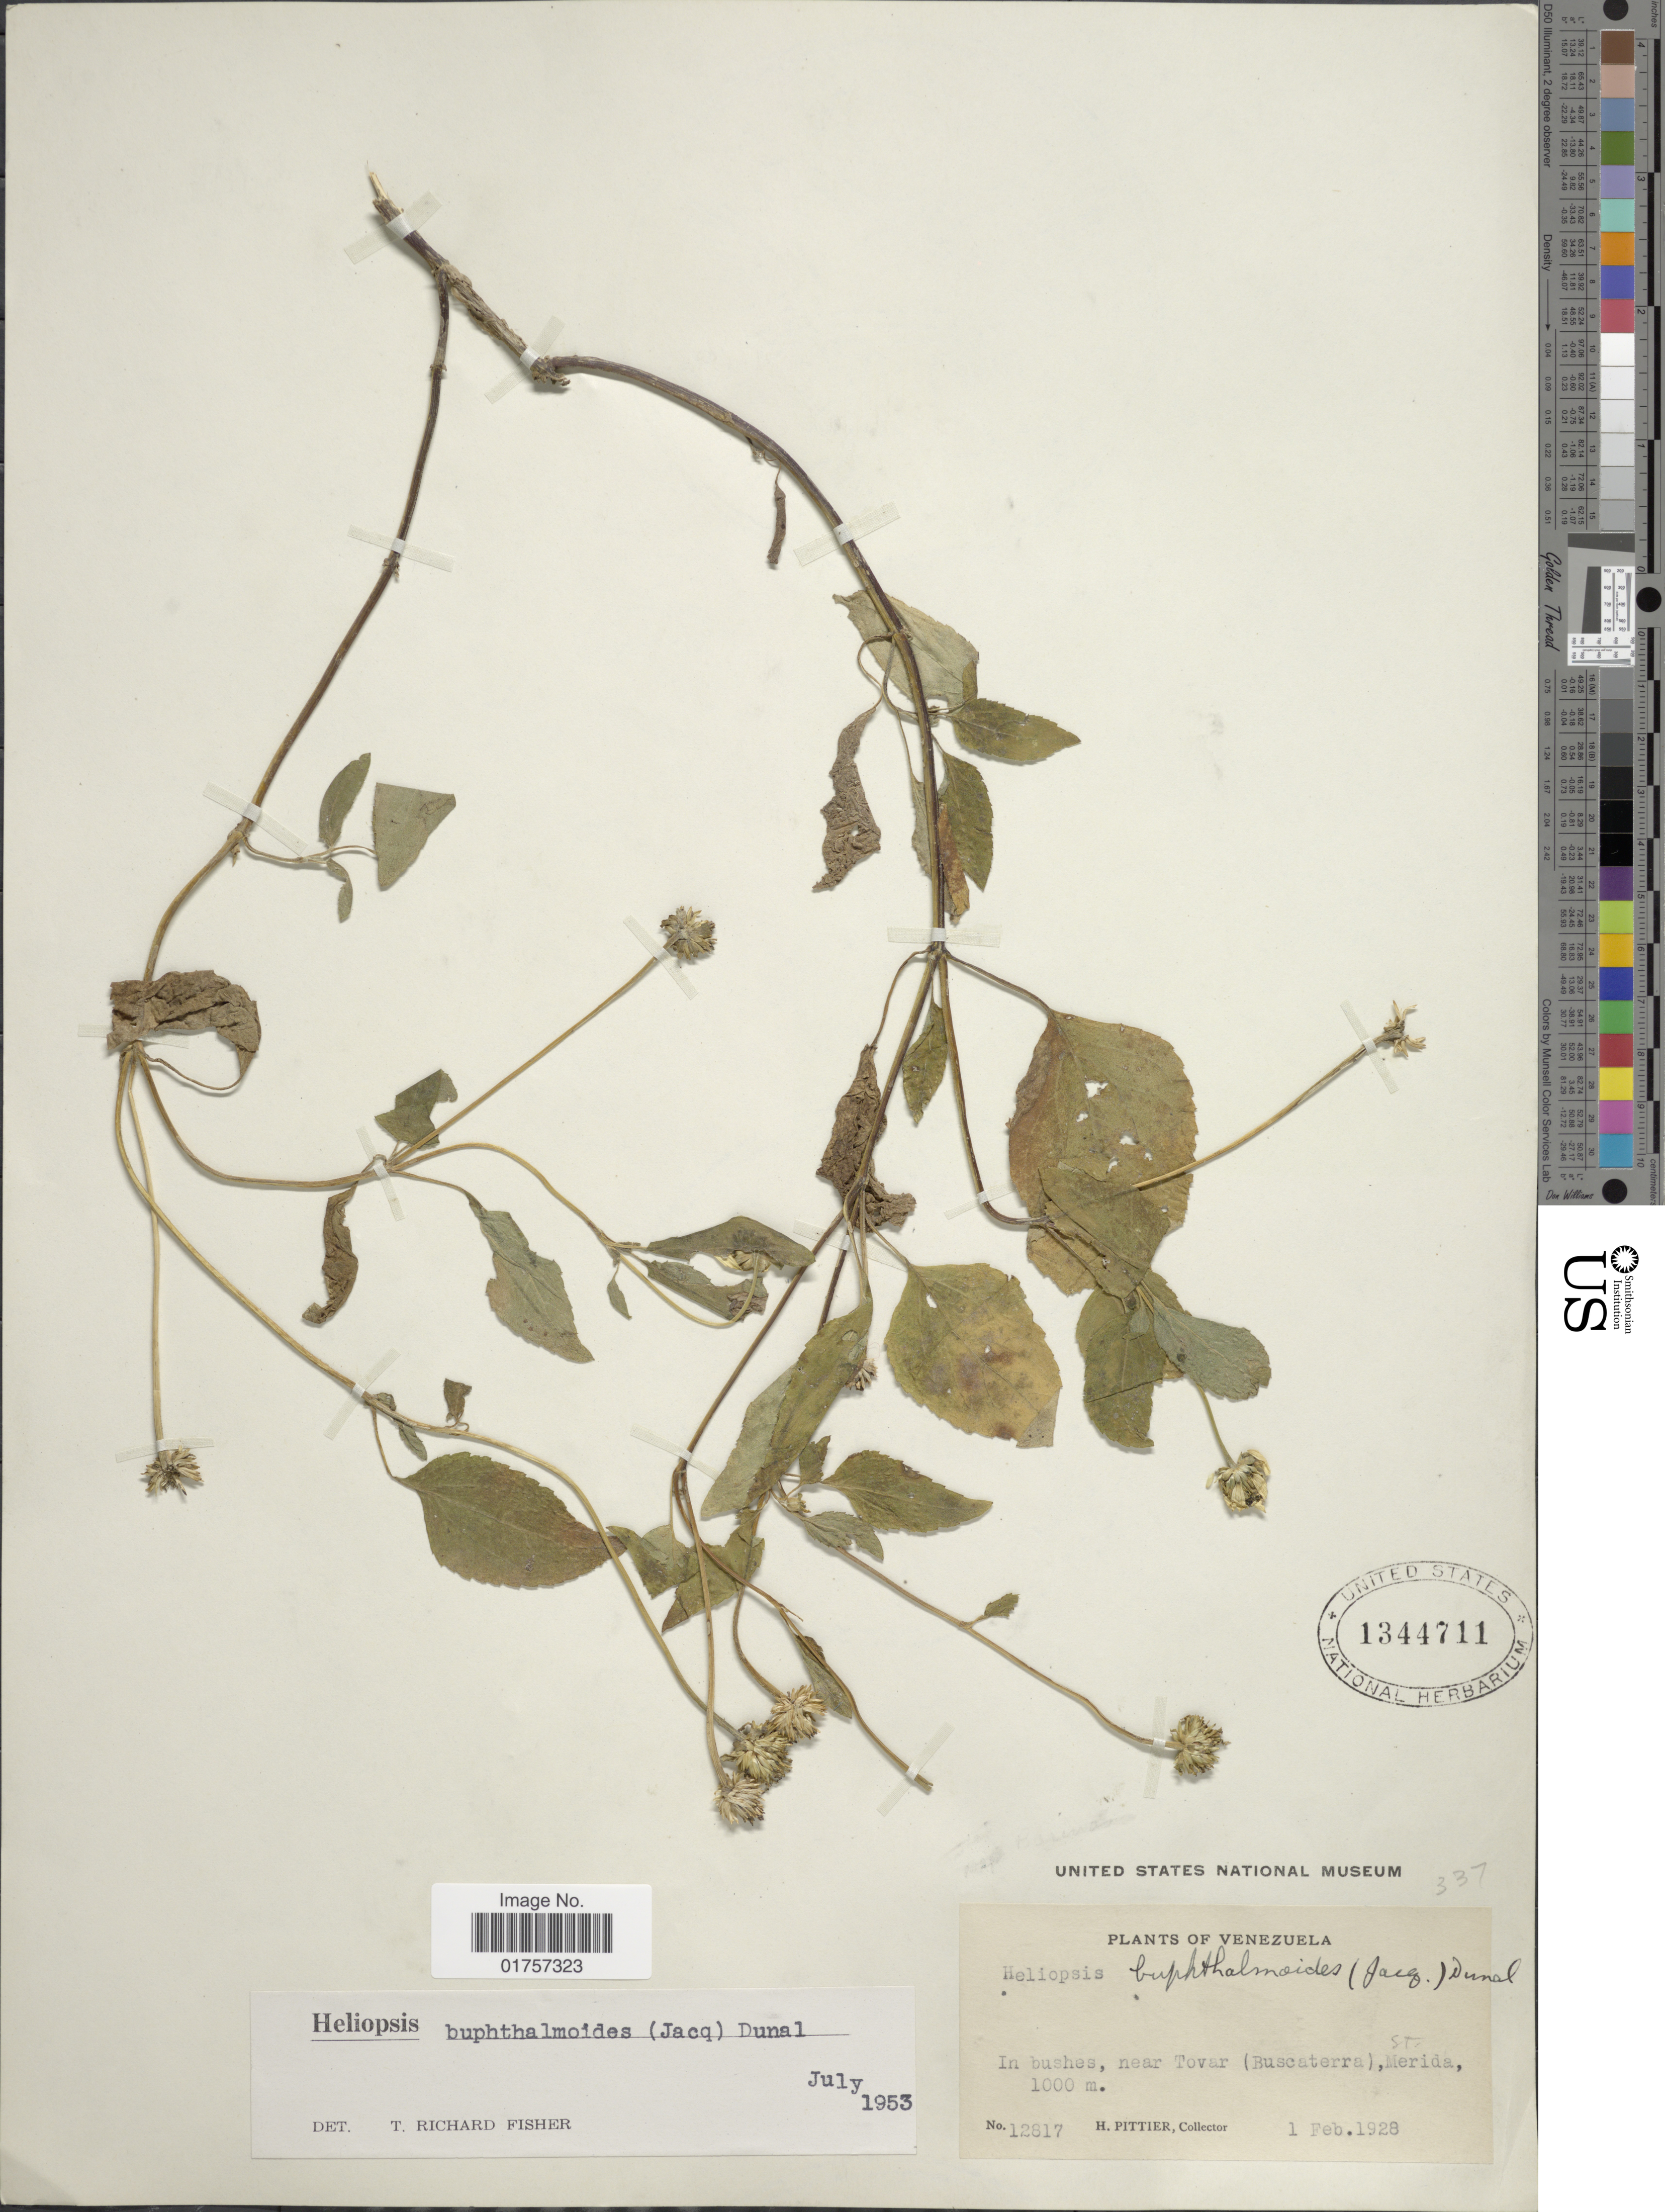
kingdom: Plantae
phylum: Tracheophyta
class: Magnoliopsida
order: Asterales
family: Asteraceae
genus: Heliopsis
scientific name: Heliopsis buphthalmoides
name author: (Jacq.) Dunal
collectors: H. F. Pittier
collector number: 12817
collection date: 1928-02-01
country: Venezuela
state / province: Mérida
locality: Near Tovar (Buscaterra)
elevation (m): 1000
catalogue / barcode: US 1344711